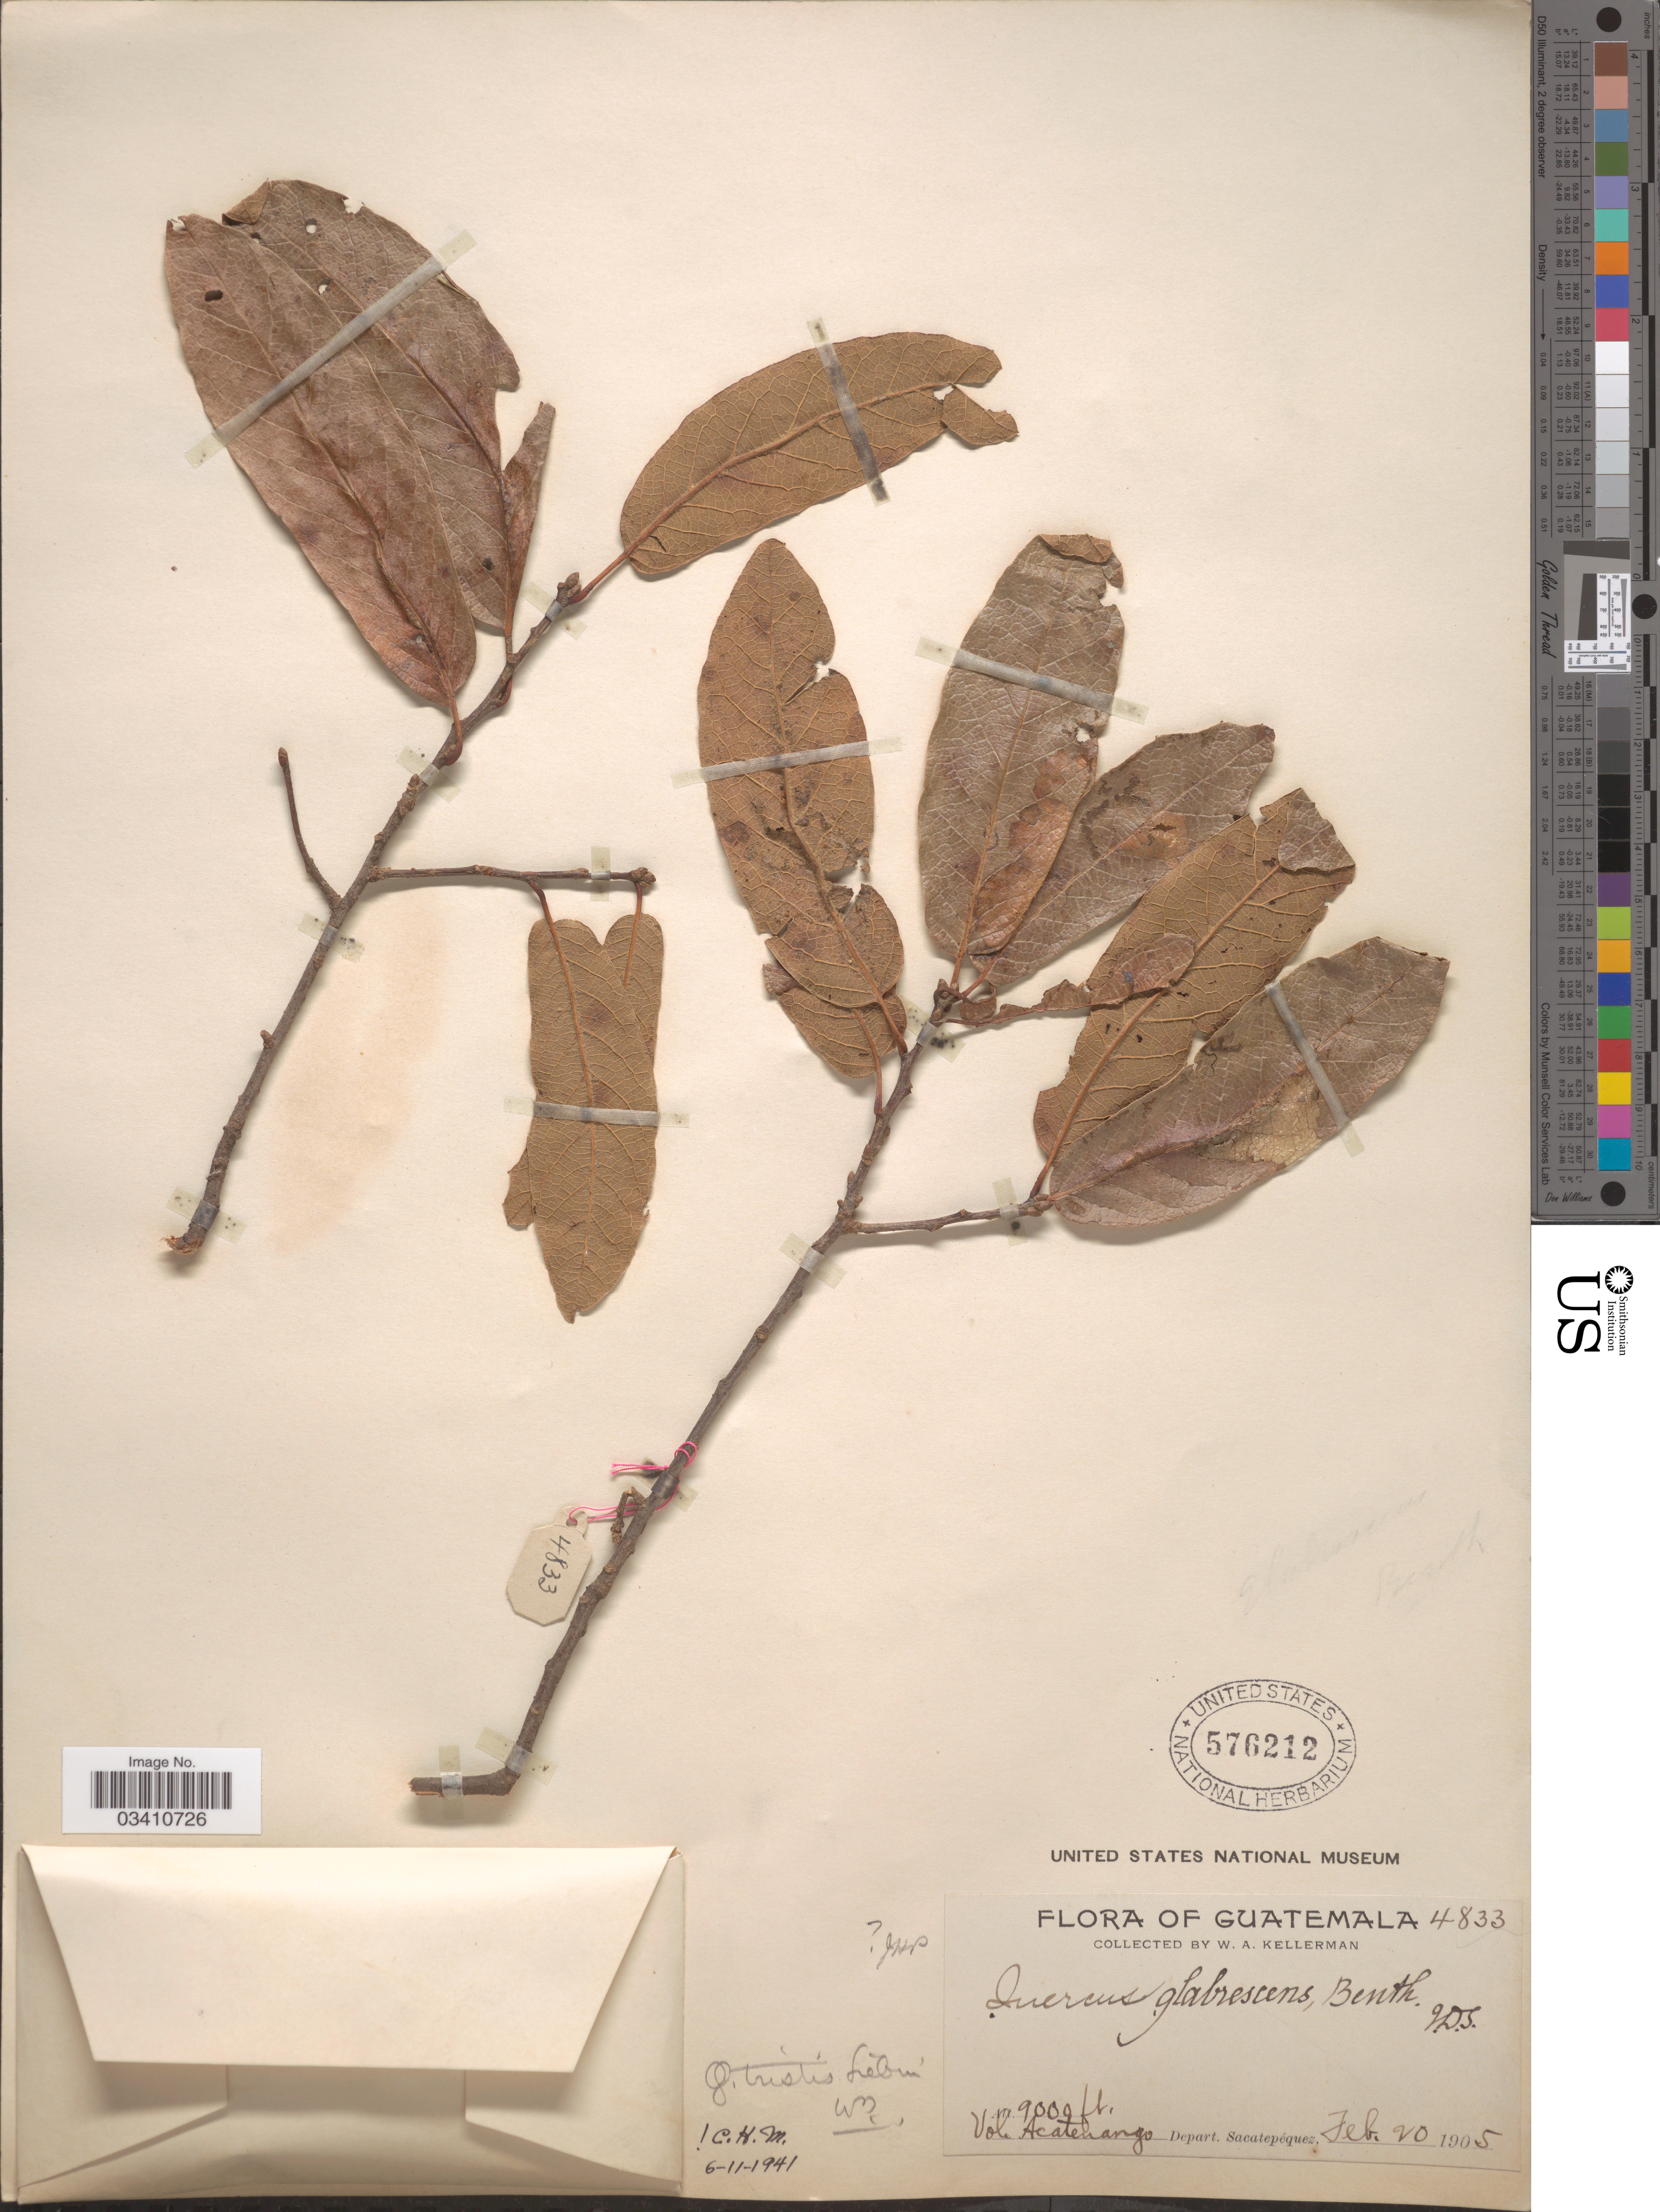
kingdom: Plantae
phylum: Tracheophyta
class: Magnoliopsida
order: Fagales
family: Fagaceae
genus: Quercus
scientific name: Quercus tristis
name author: Liebm.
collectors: W. Kellerman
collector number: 4833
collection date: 1905-02-20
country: Guatemala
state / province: Sacatepéquez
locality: Vol. Acatenango. Depart. Sacatepéquez.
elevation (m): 2743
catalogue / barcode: US 576212